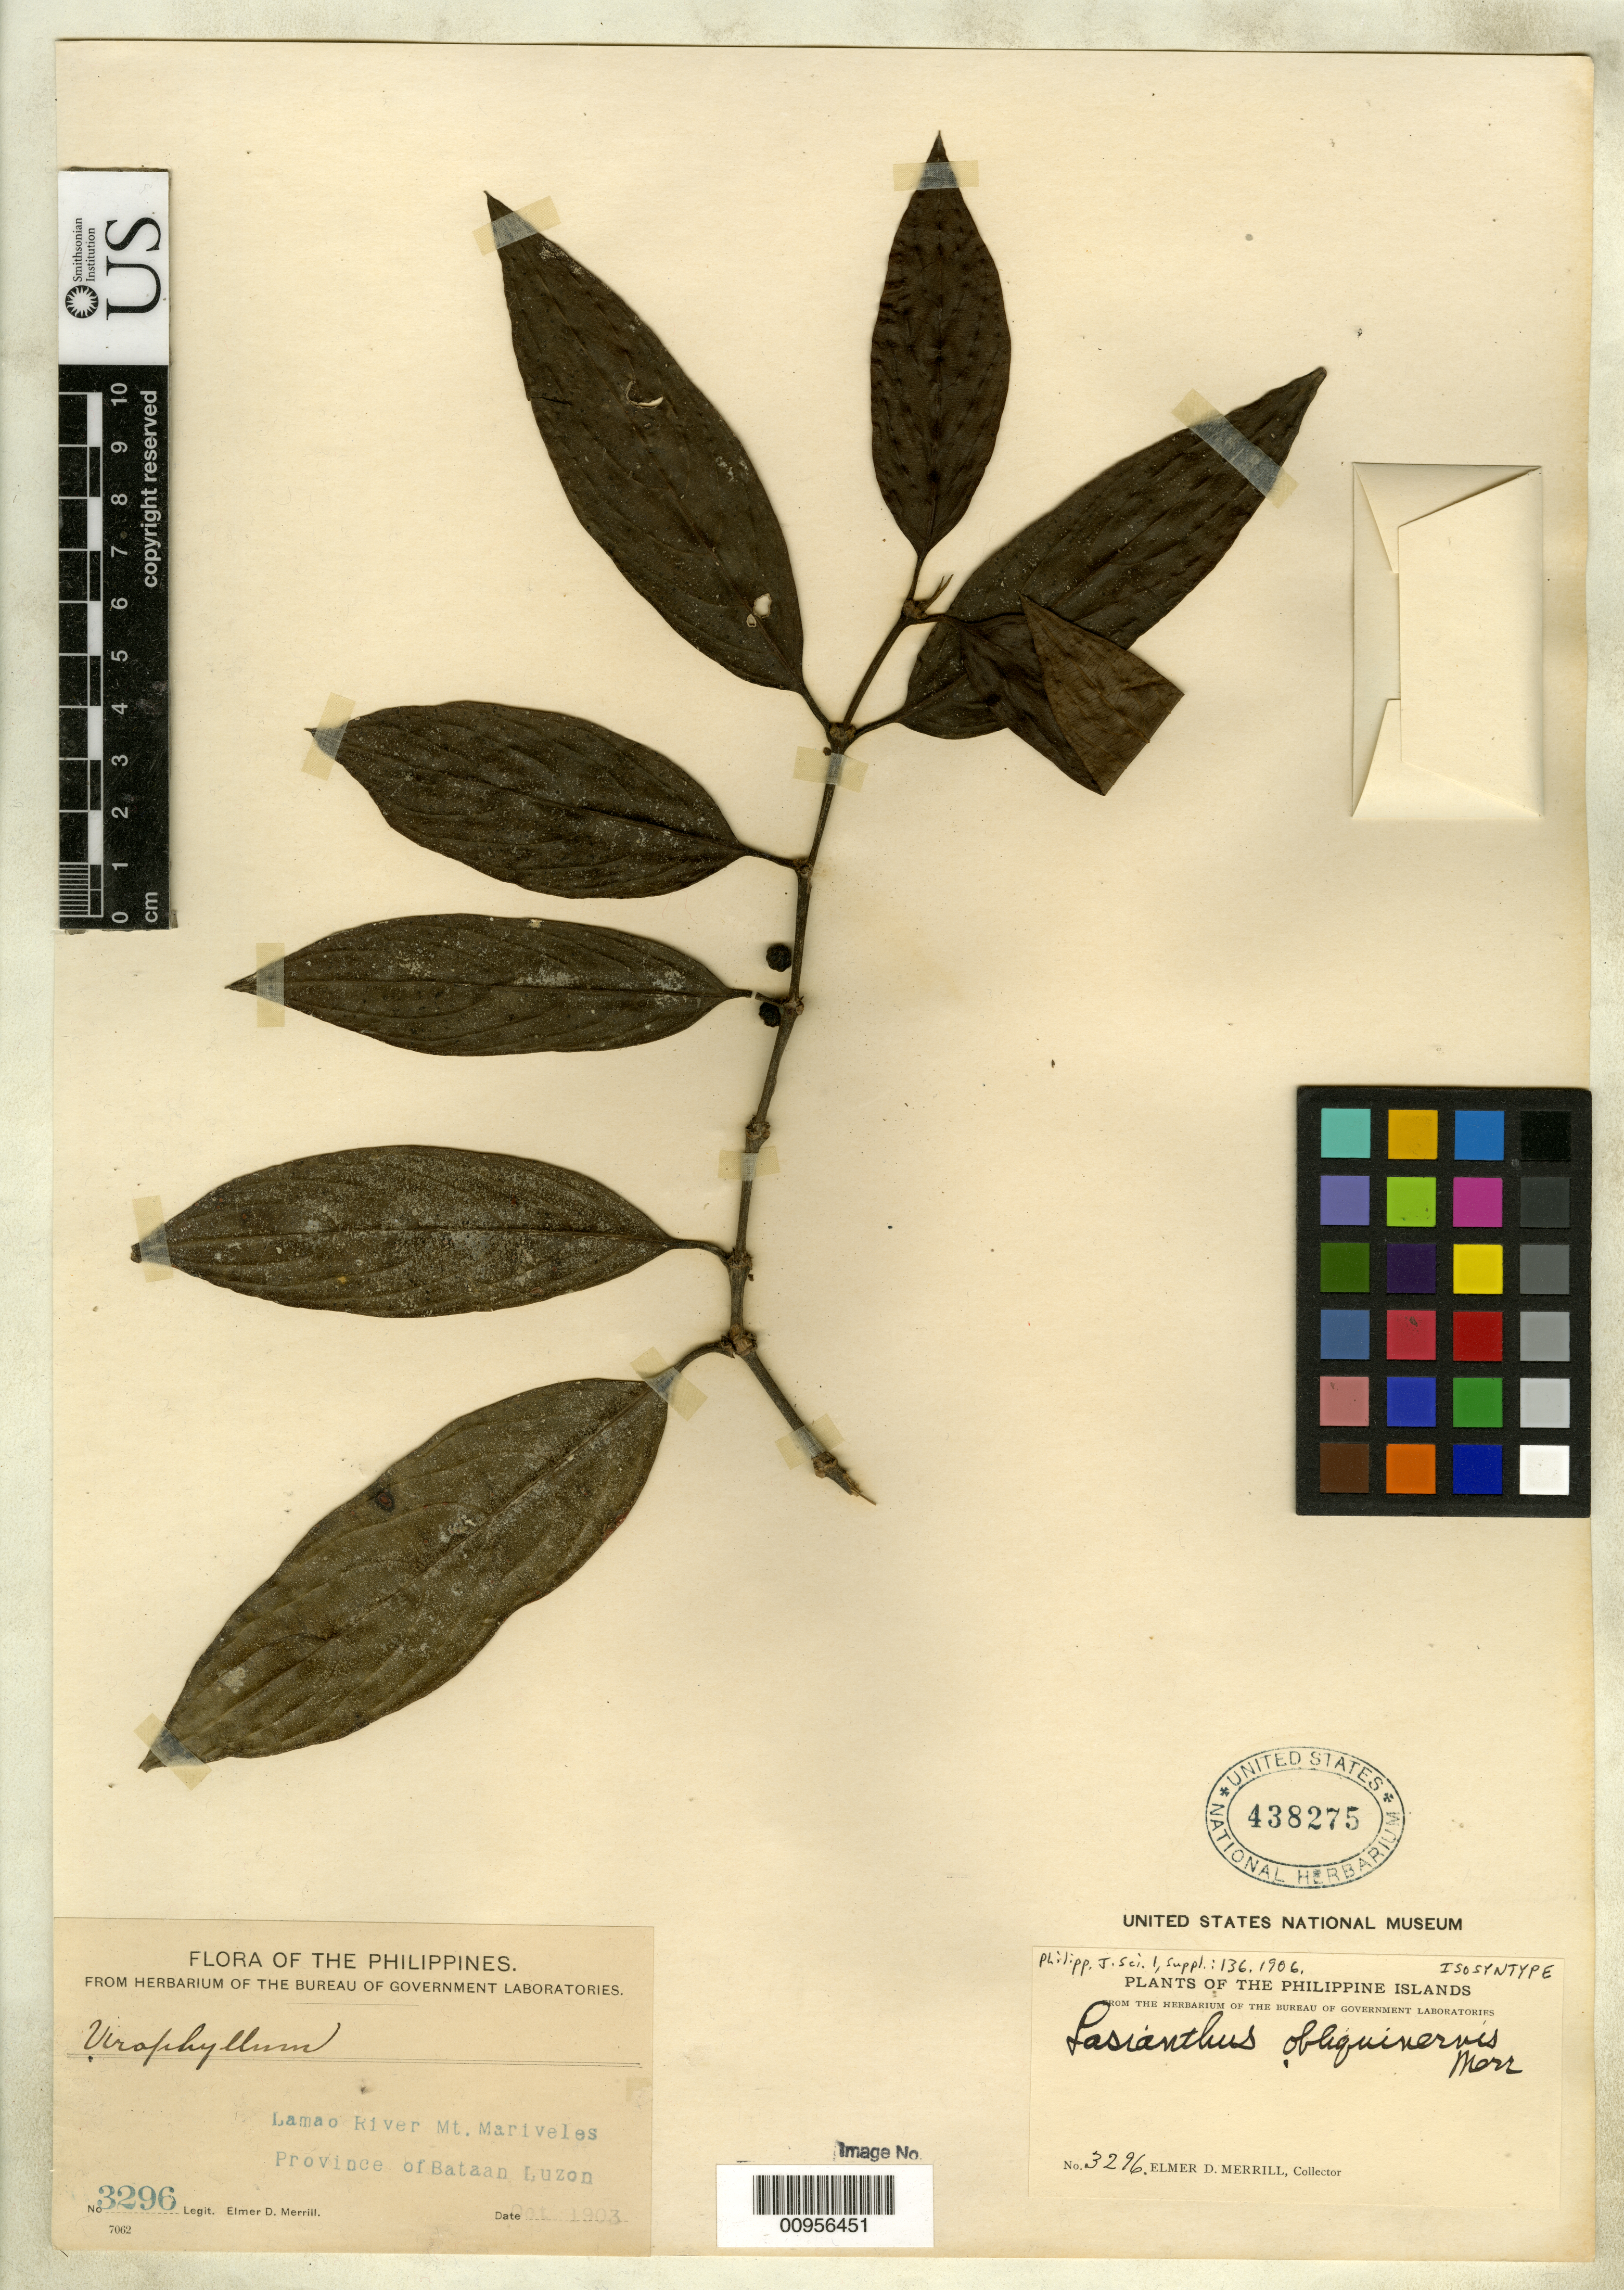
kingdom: Plantae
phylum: Tracheophyta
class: Magnoliopsida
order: Gentianales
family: Rubiaceae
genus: Lasianthus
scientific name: Lasianthus obliquinervis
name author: Merr.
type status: Isosyntype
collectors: E. D. Merrill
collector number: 3296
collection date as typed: Oct 1903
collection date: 1903-10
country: Philippines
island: Luzon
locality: Lamao River, Mt. Mariveles, Province of Bataan, Luzon.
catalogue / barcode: US 438275